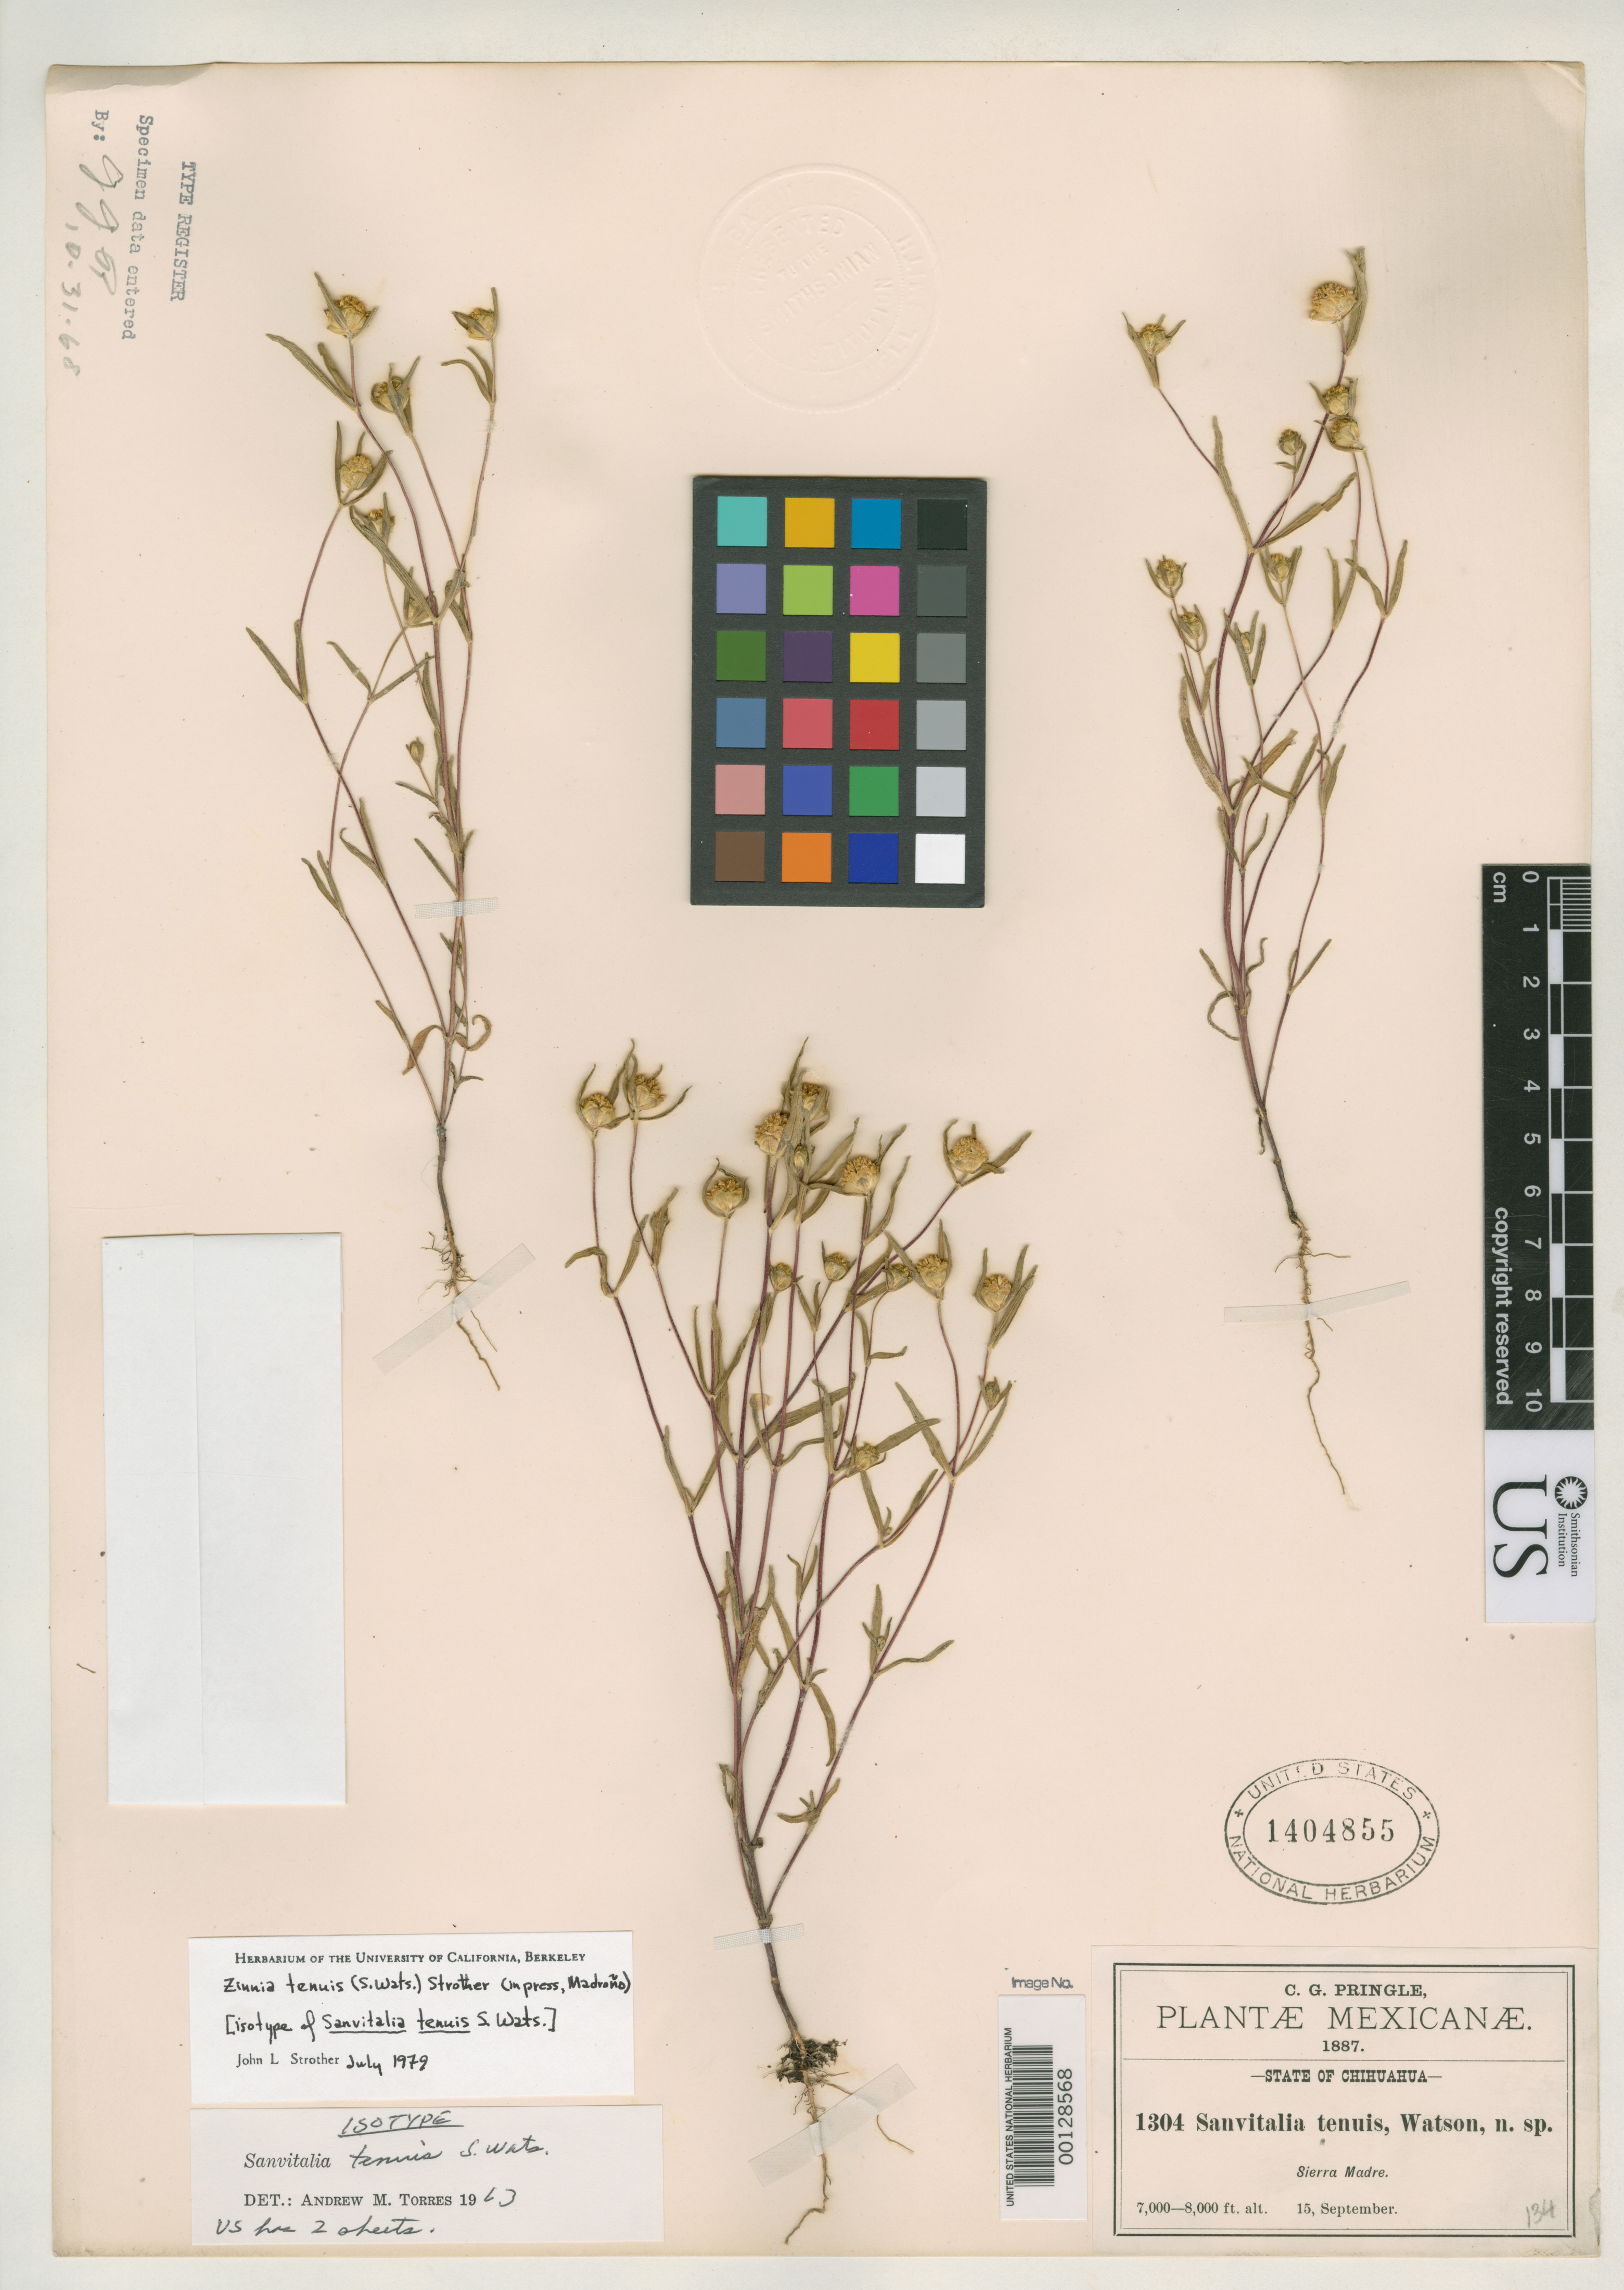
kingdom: Plantae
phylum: Tracheophyta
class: Magnoliopsida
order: Asterales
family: Asteraceae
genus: Sanvitalia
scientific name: Sanvitalia tenuis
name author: S. Watson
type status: Isotype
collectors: C. G. Pringle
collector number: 1304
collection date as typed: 15 Sep 1887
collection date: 1887-09-15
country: Mexico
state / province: Chihuahua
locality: Sierra Madre.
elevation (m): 2134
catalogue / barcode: US 1404855